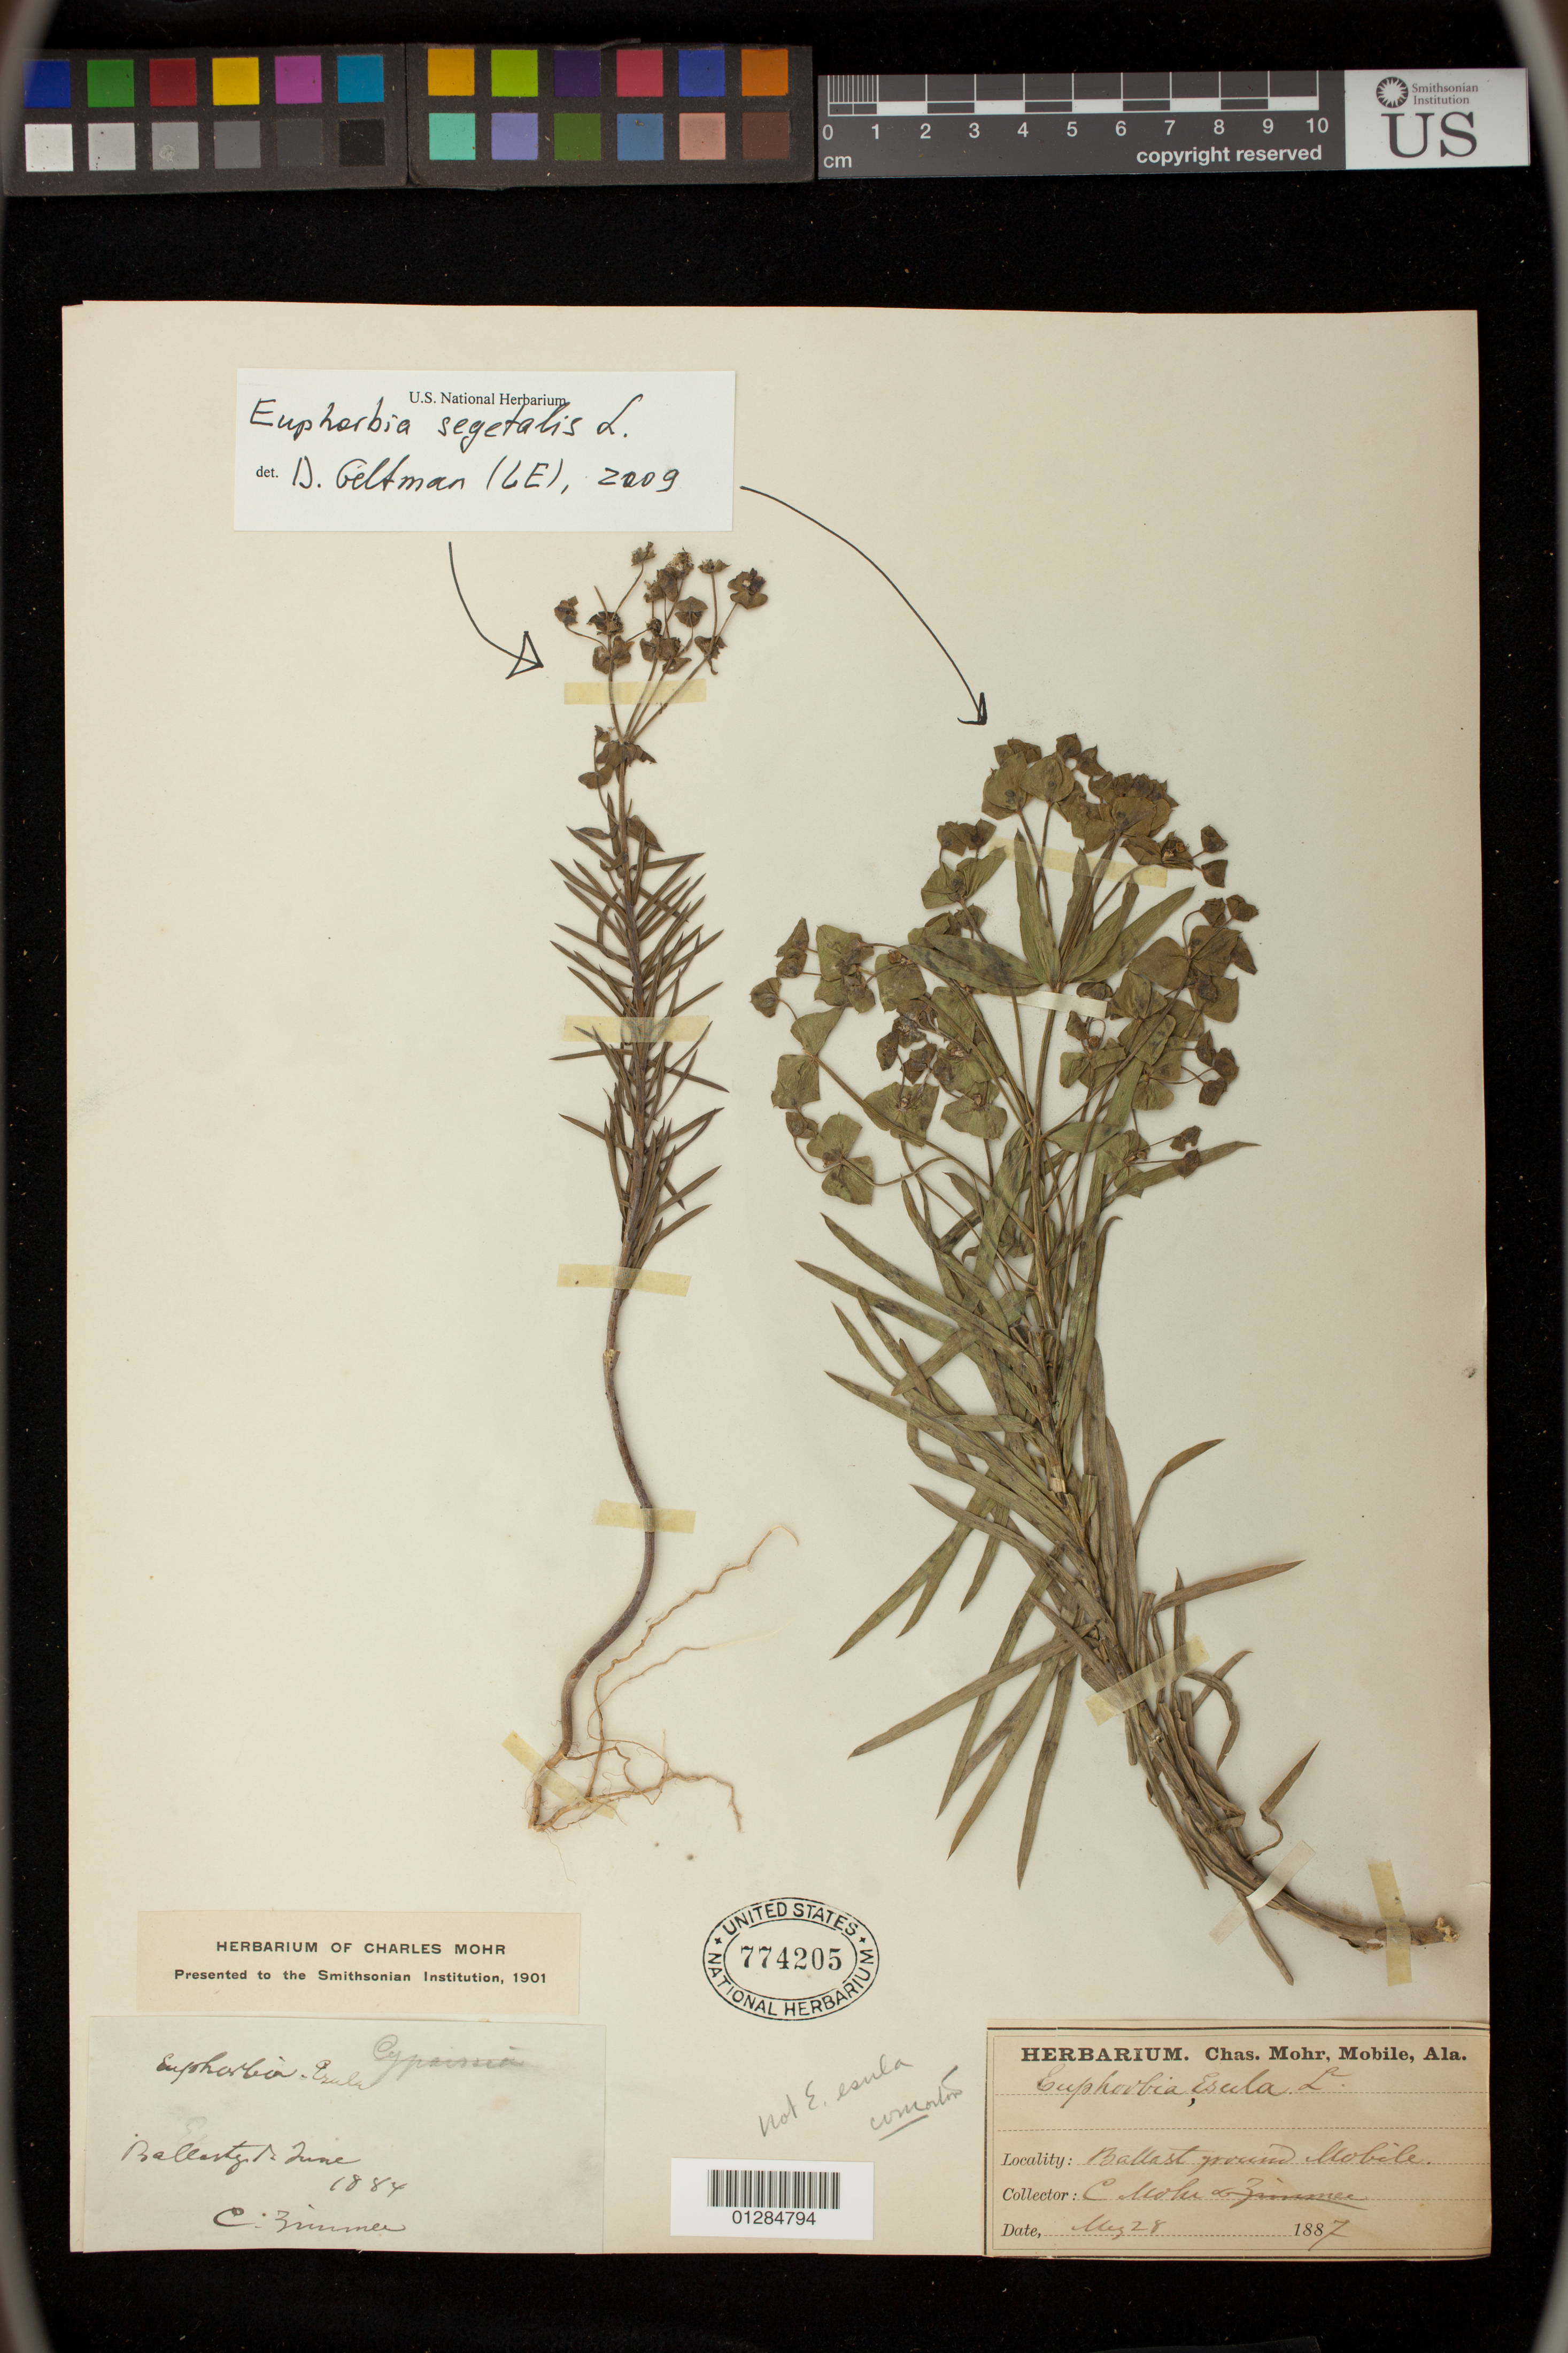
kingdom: Plantae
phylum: Tracheophyta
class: Magnoliopsida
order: Malpighiales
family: Euphorbiaceae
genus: Euphorbia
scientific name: Euphorbia segetalis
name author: L.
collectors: C. T. Mohr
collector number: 1884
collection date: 1887-05-28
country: United States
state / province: Alabama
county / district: Mobile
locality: Ballast ground Mobile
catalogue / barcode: US 774205